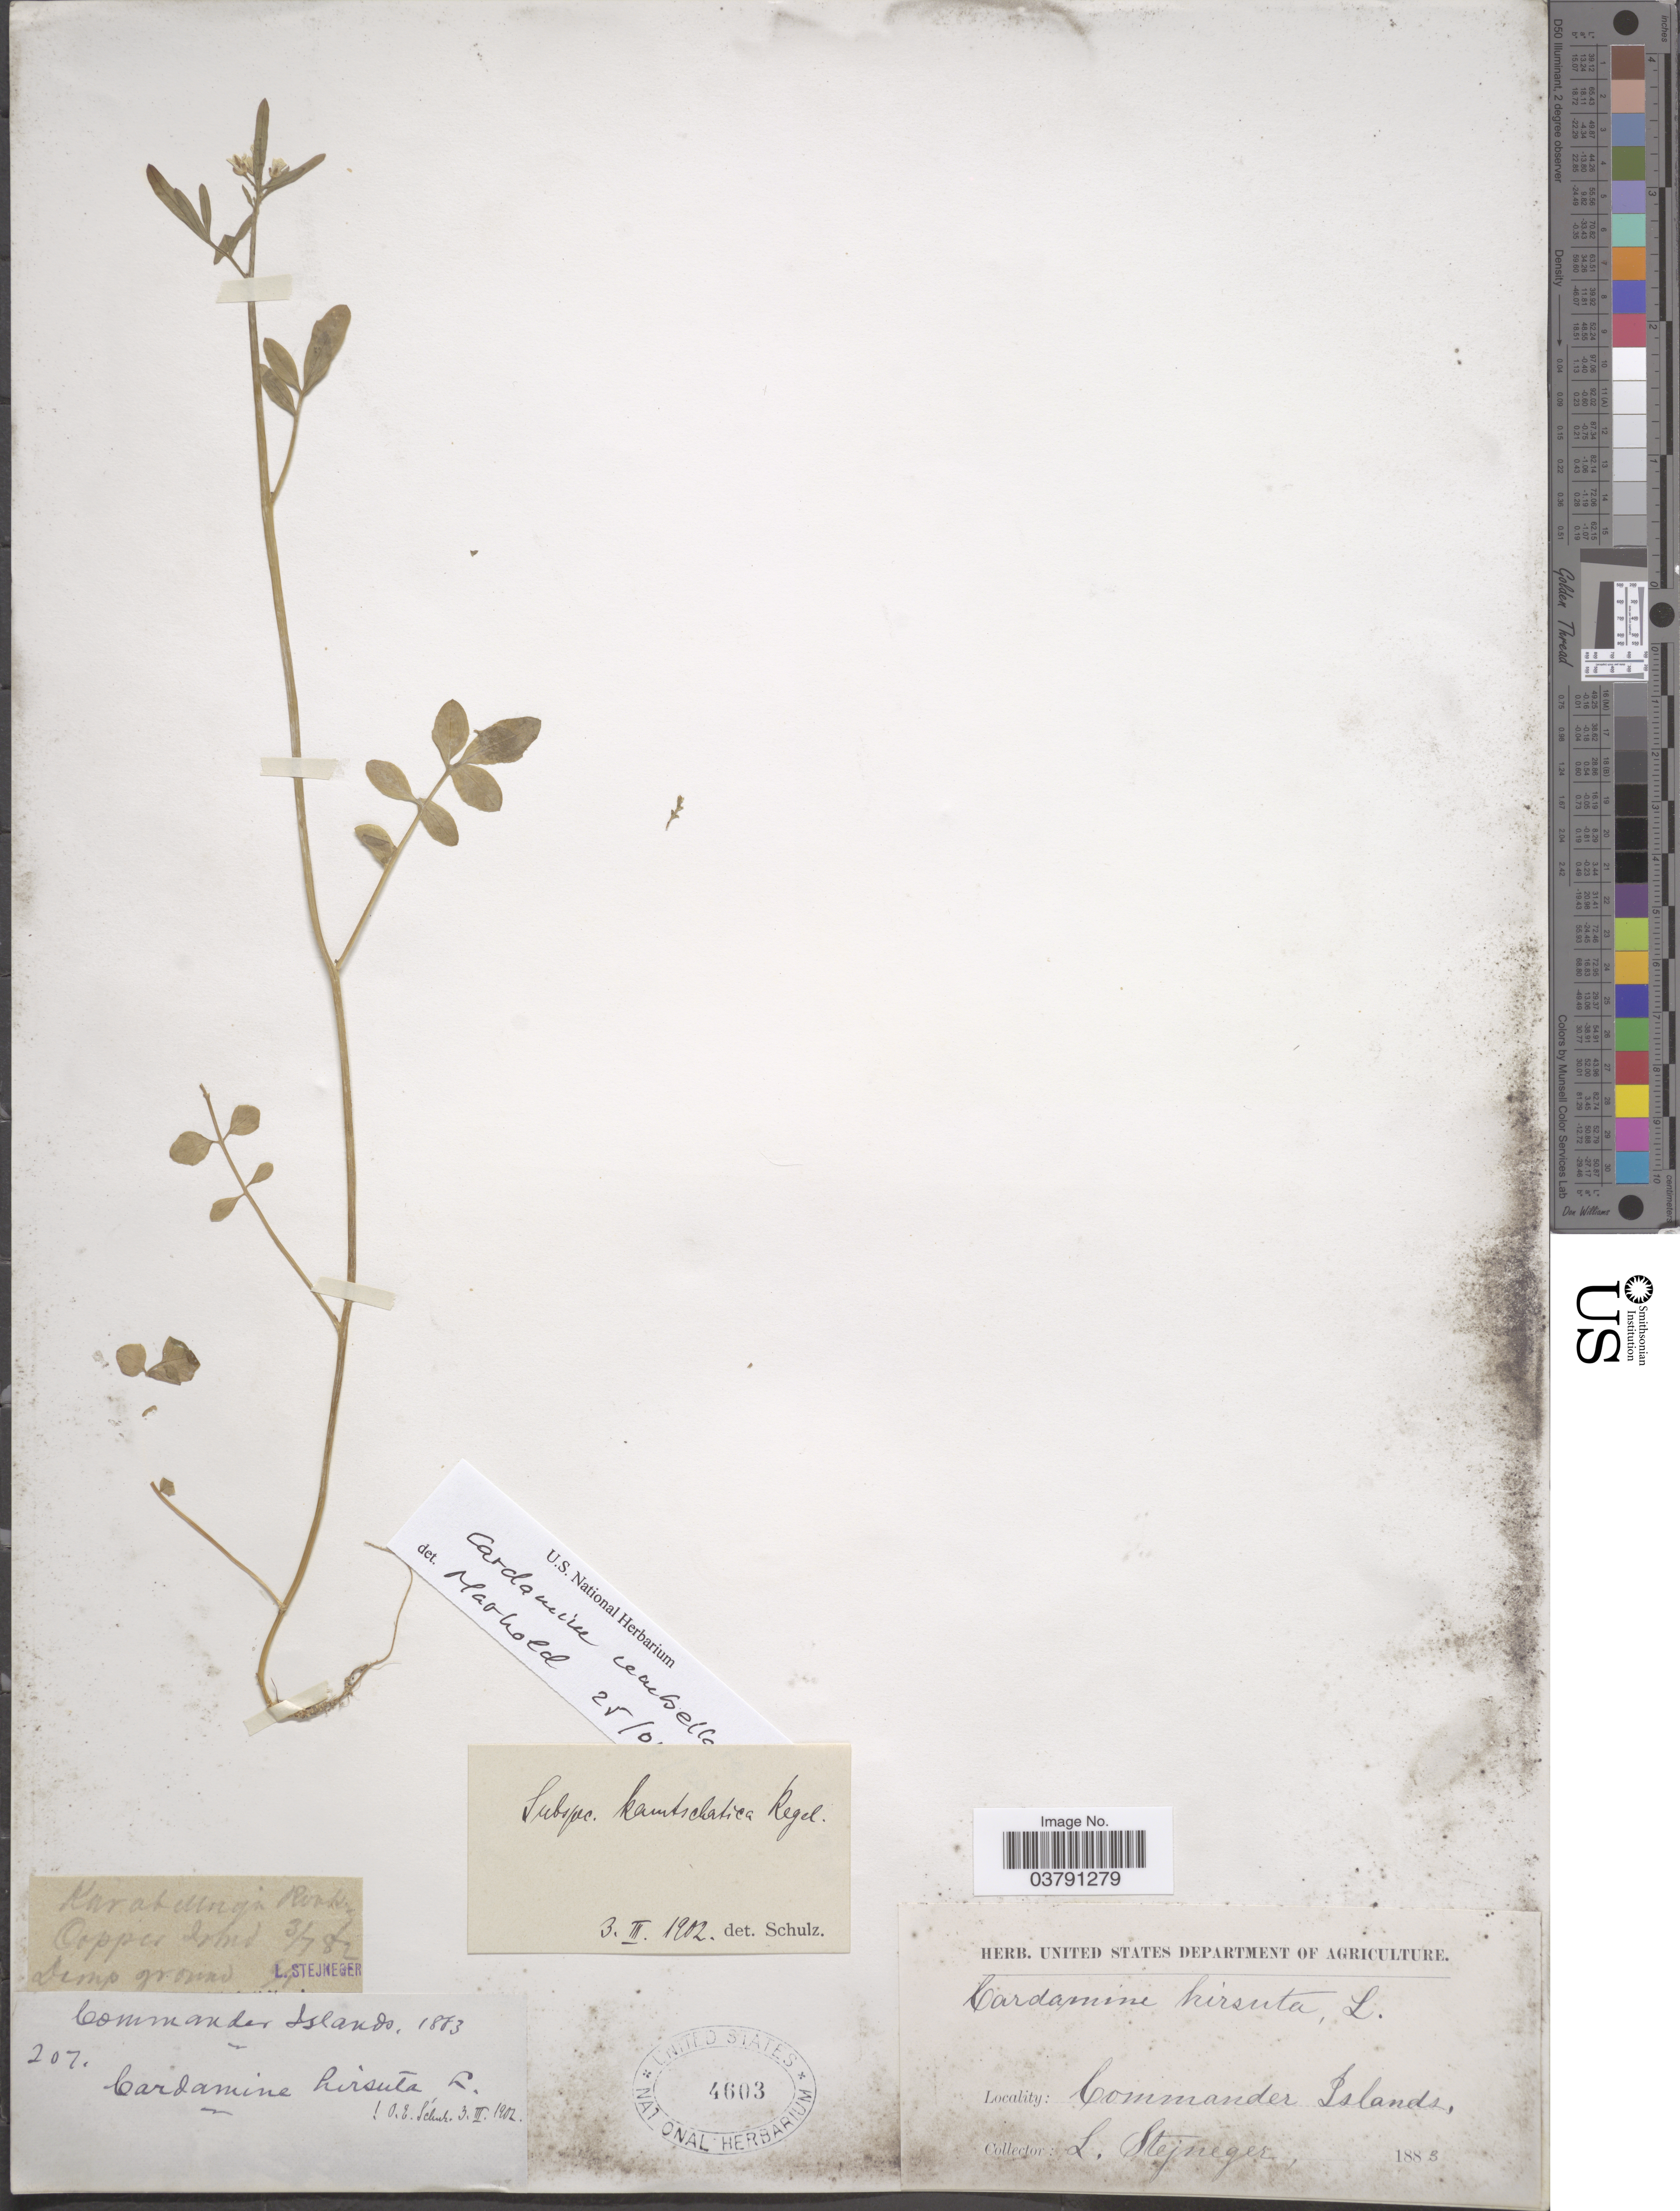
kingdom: Plantae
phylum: Tracheophyta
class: Magnoliopsida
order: Brassicales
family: Brassicaceae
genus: Cardamine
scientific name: Cardamine umbellata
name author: Greene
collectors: L. Stejneger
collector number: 207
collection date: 1882-07-03/1883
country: Russian Federation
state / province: Kamchatka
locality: Copper Isld. Damp ground. Commander Islands.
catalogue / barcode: US 4603